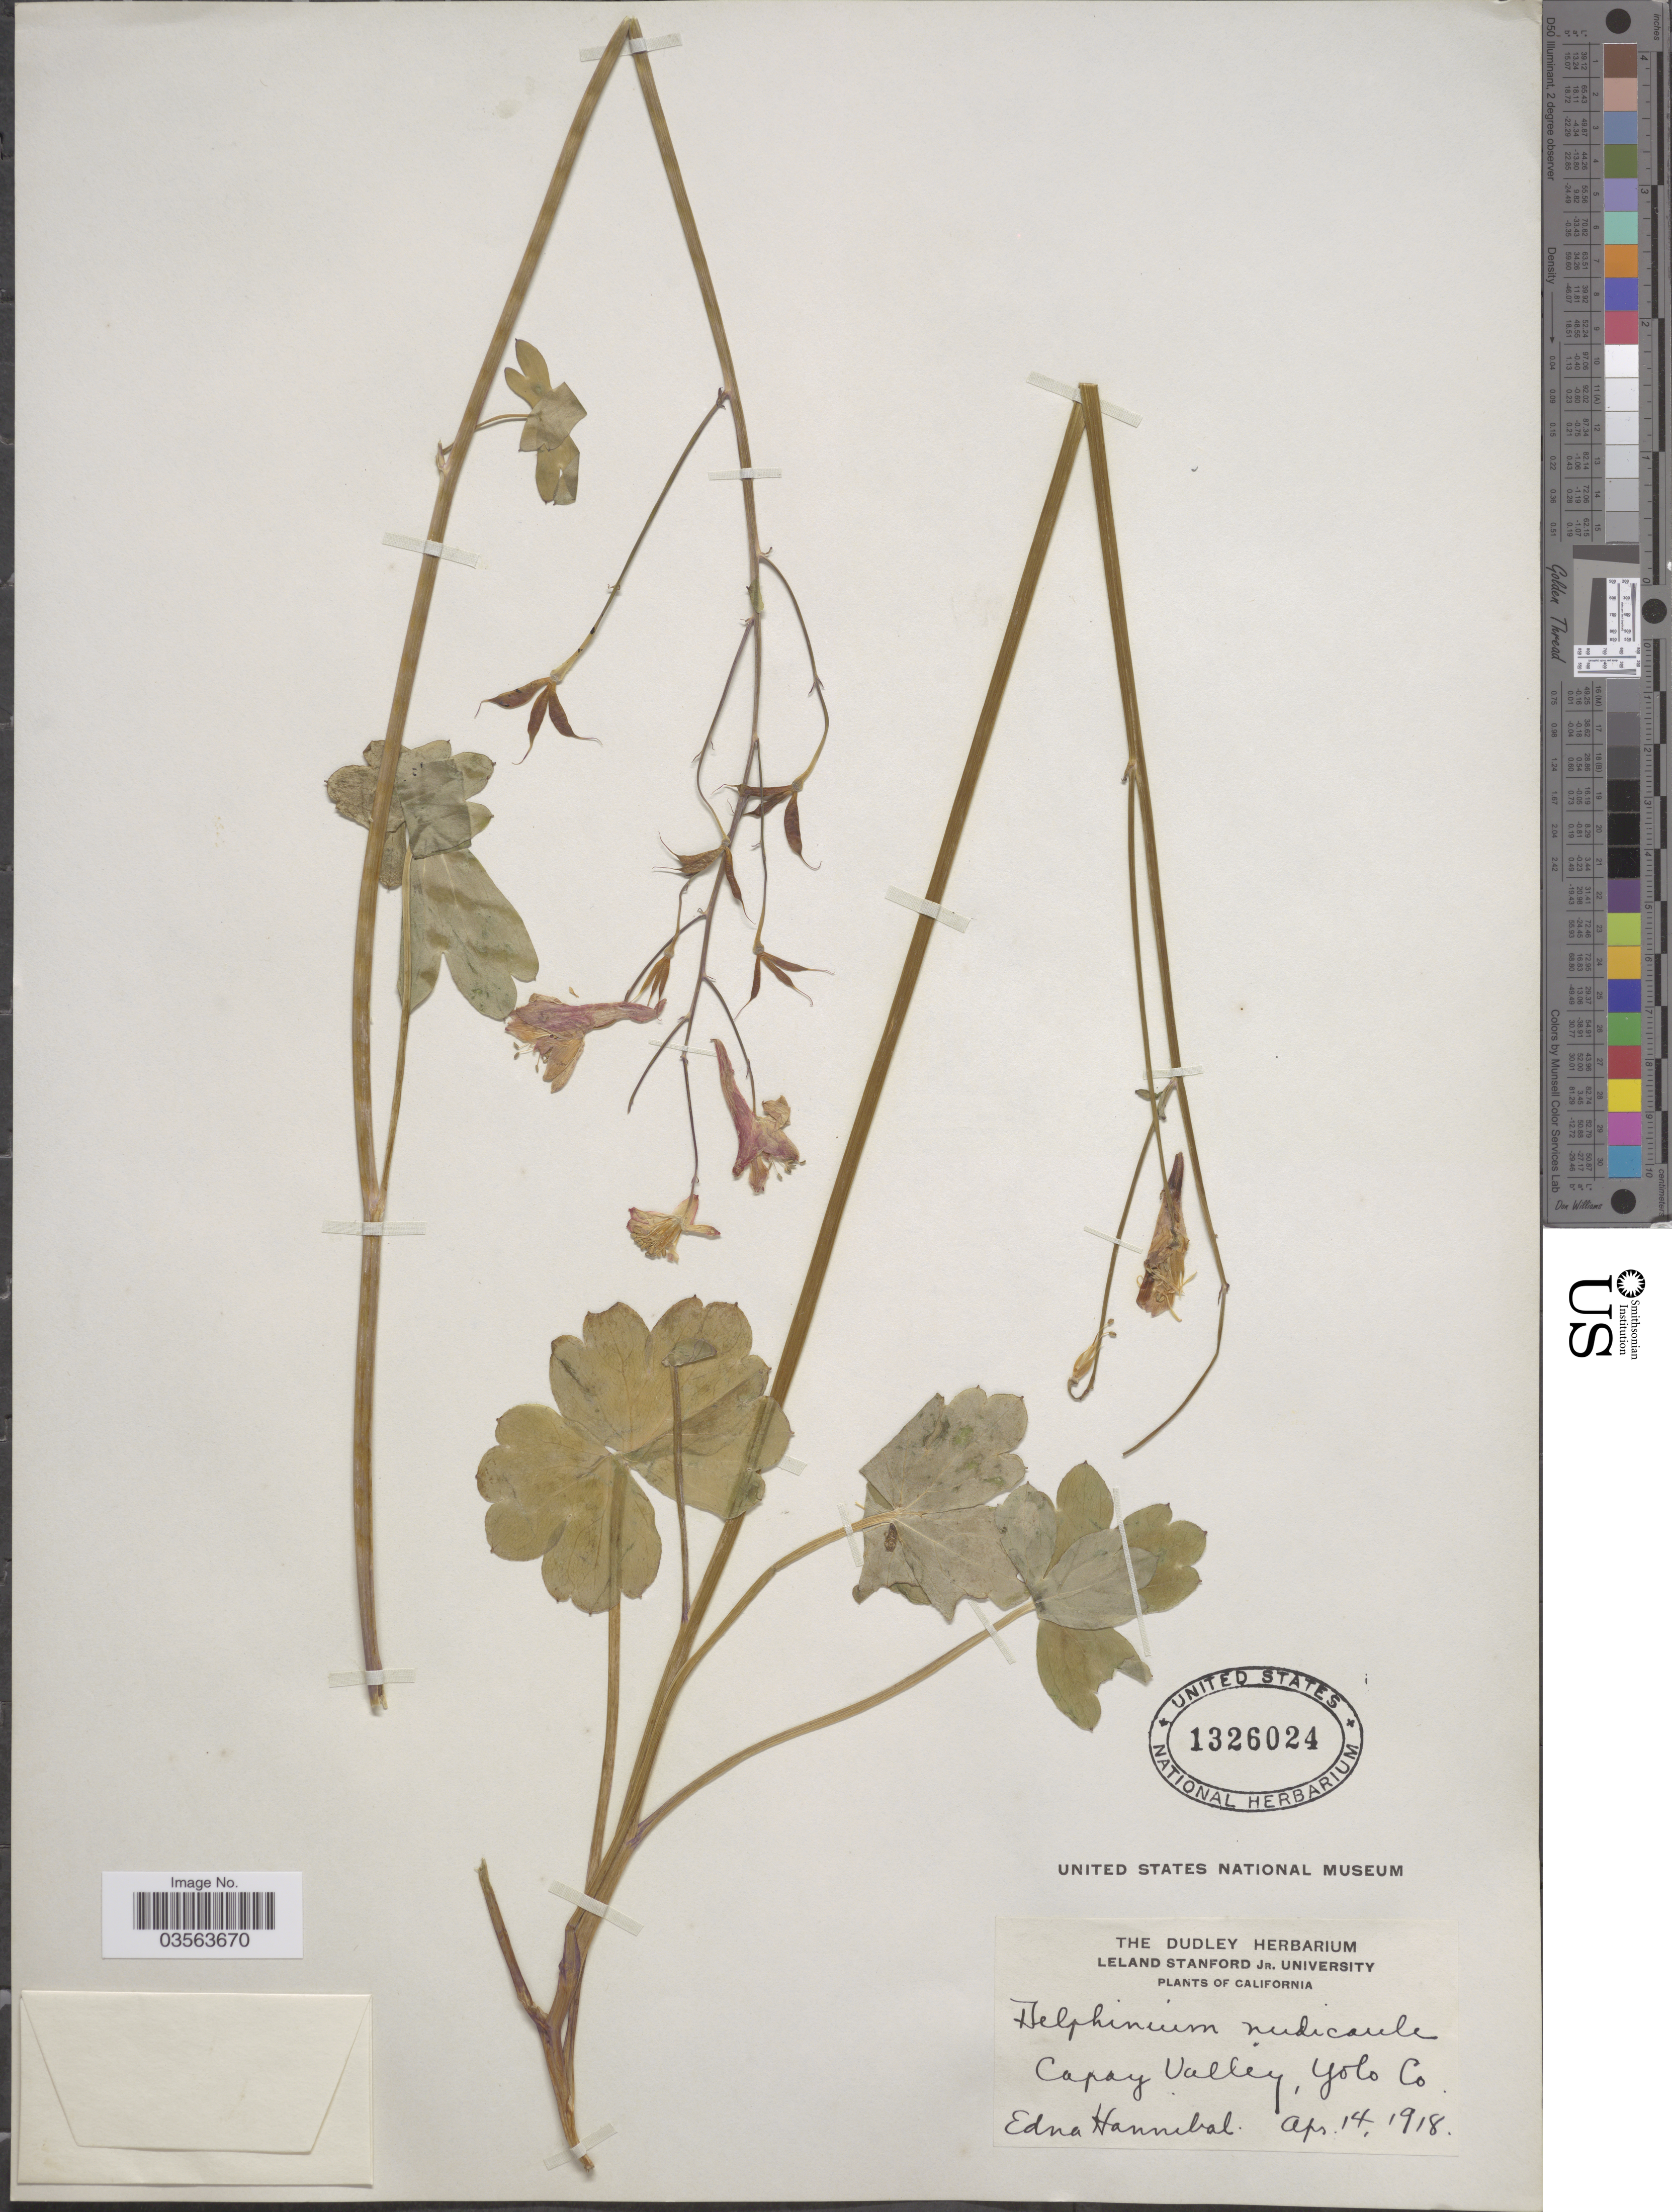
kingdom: Plantae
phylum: Tracheophyta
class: Magnoliopsida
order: Ranunculales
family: Ranunculaceae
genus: Delphinium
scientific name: Delphinium nudicaule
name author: Torr. & A. Gray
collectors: E. Hannibal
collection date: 1918-04-14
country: United States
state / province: California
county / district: Yolo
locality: Capay Valley, Yolo Co.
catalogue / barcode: US 1326024